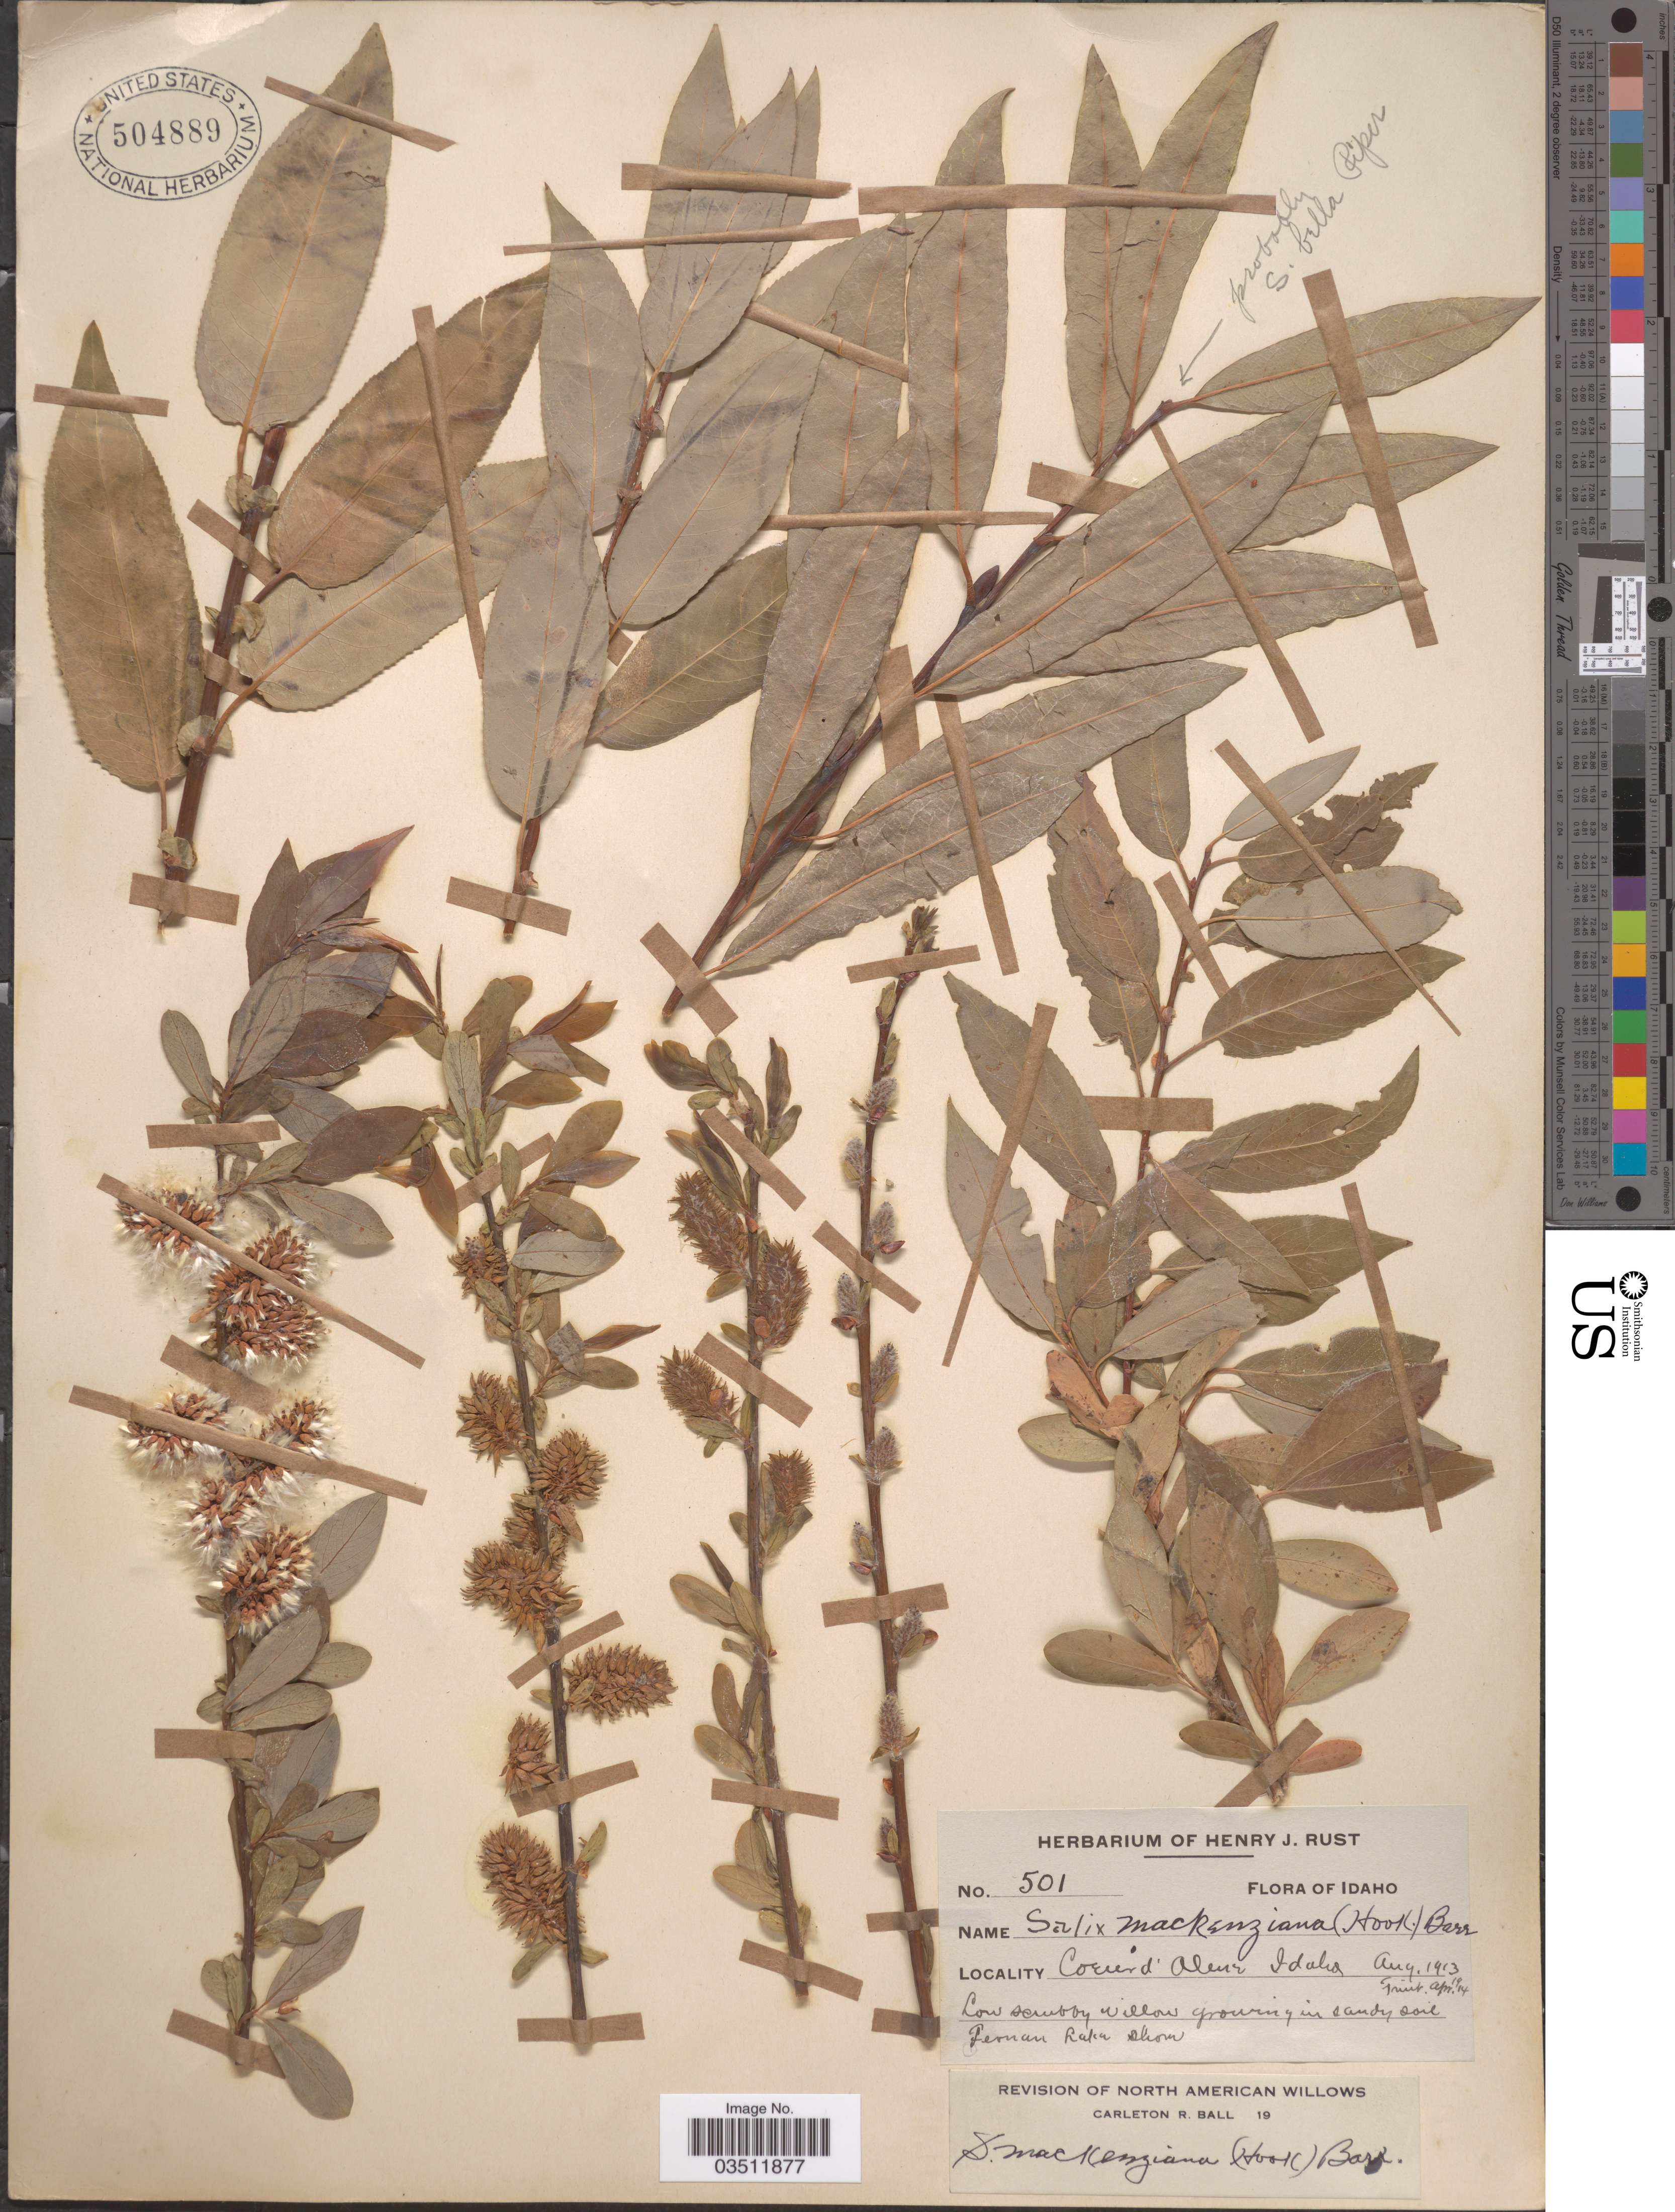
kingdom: Plantae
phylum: Tracheophyta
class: Magnoliopsida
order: Malpighiales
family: Salicaceae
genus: Salix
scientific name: Salix mackenziana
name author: (Hook.) Barratt ex Hook.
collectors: ex herb. Henry J. Rust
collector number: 501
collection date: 1913-08/1914-04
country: United States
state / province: Idaho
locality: Coeur d'Alene. Fernan Lake shore.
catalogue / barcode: US 504889